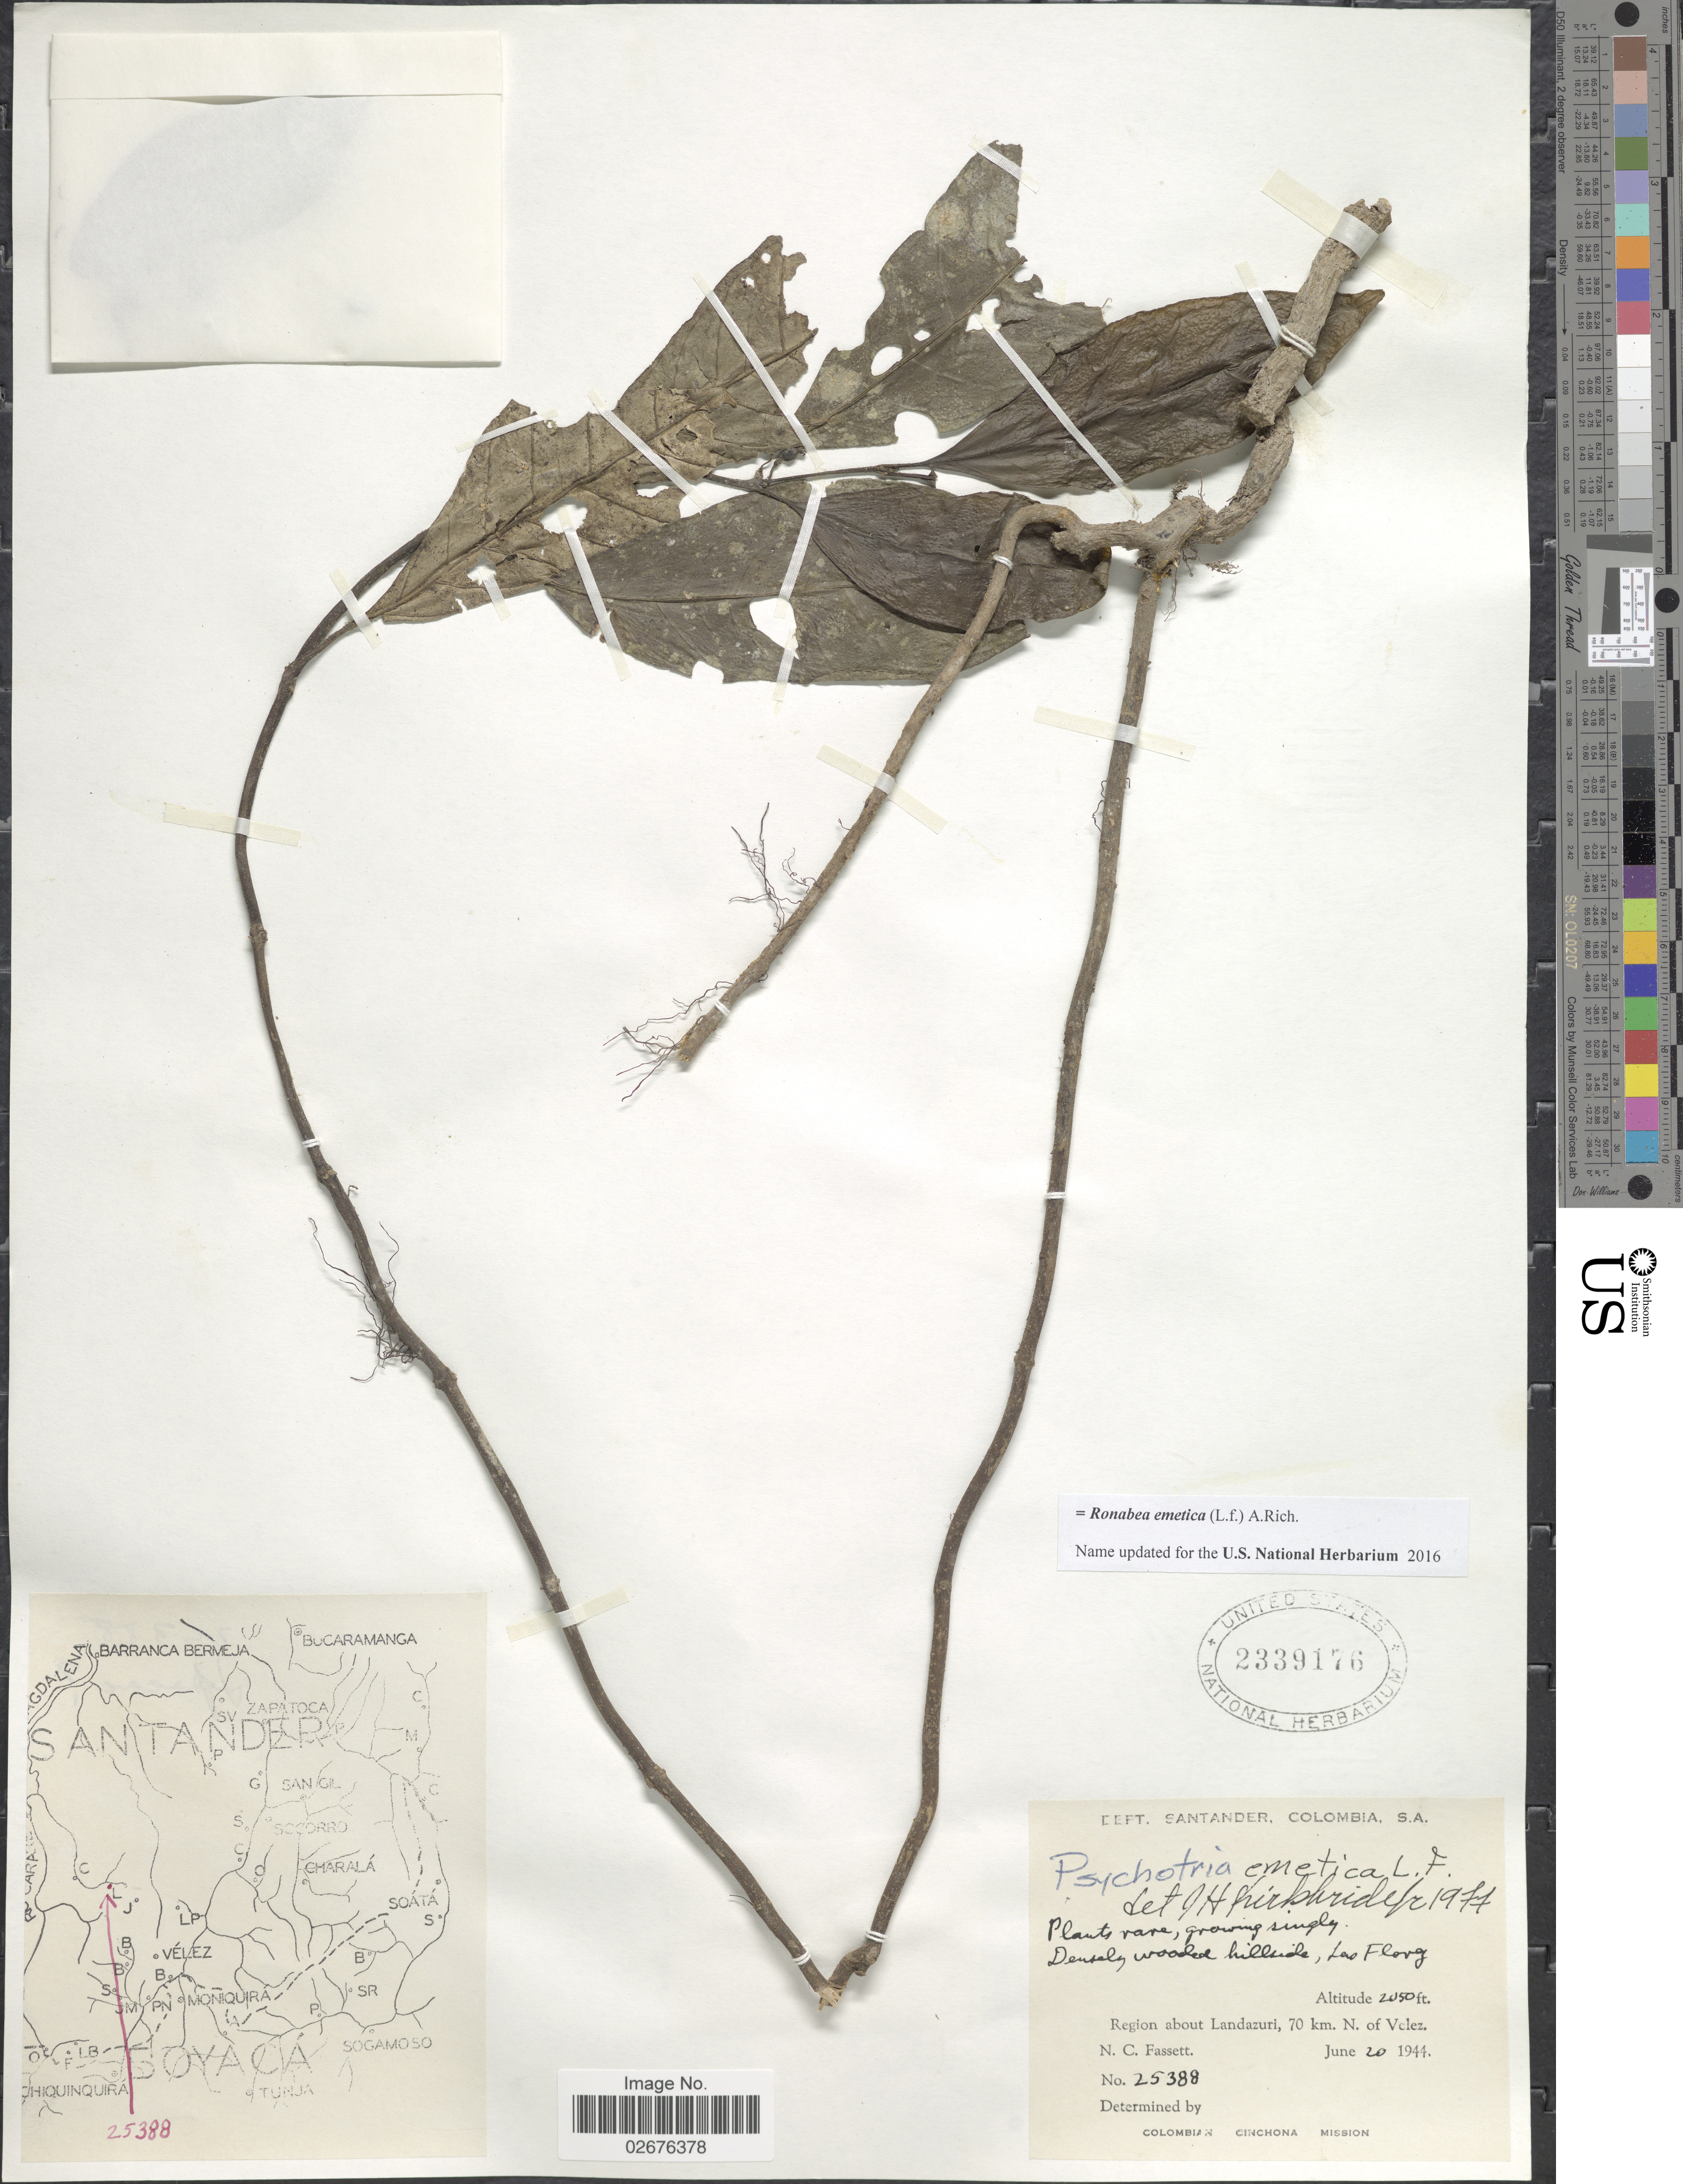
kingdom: Plantae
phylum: Tracheophyta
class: Magnoliopsida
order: Gentianales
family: Rubiaceae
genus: Ronabea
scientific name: Ronabea emetica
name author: (L. f.) A. Rich.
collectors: N. C. Fassett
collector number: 25388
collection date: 1944-06-20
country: Colombia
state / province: Santander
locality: Densely wooded hillside, Las Florez. [interpreted] Region about Landazuri, 70 km. N. of Velez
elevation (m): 625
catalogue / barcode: US 2339176